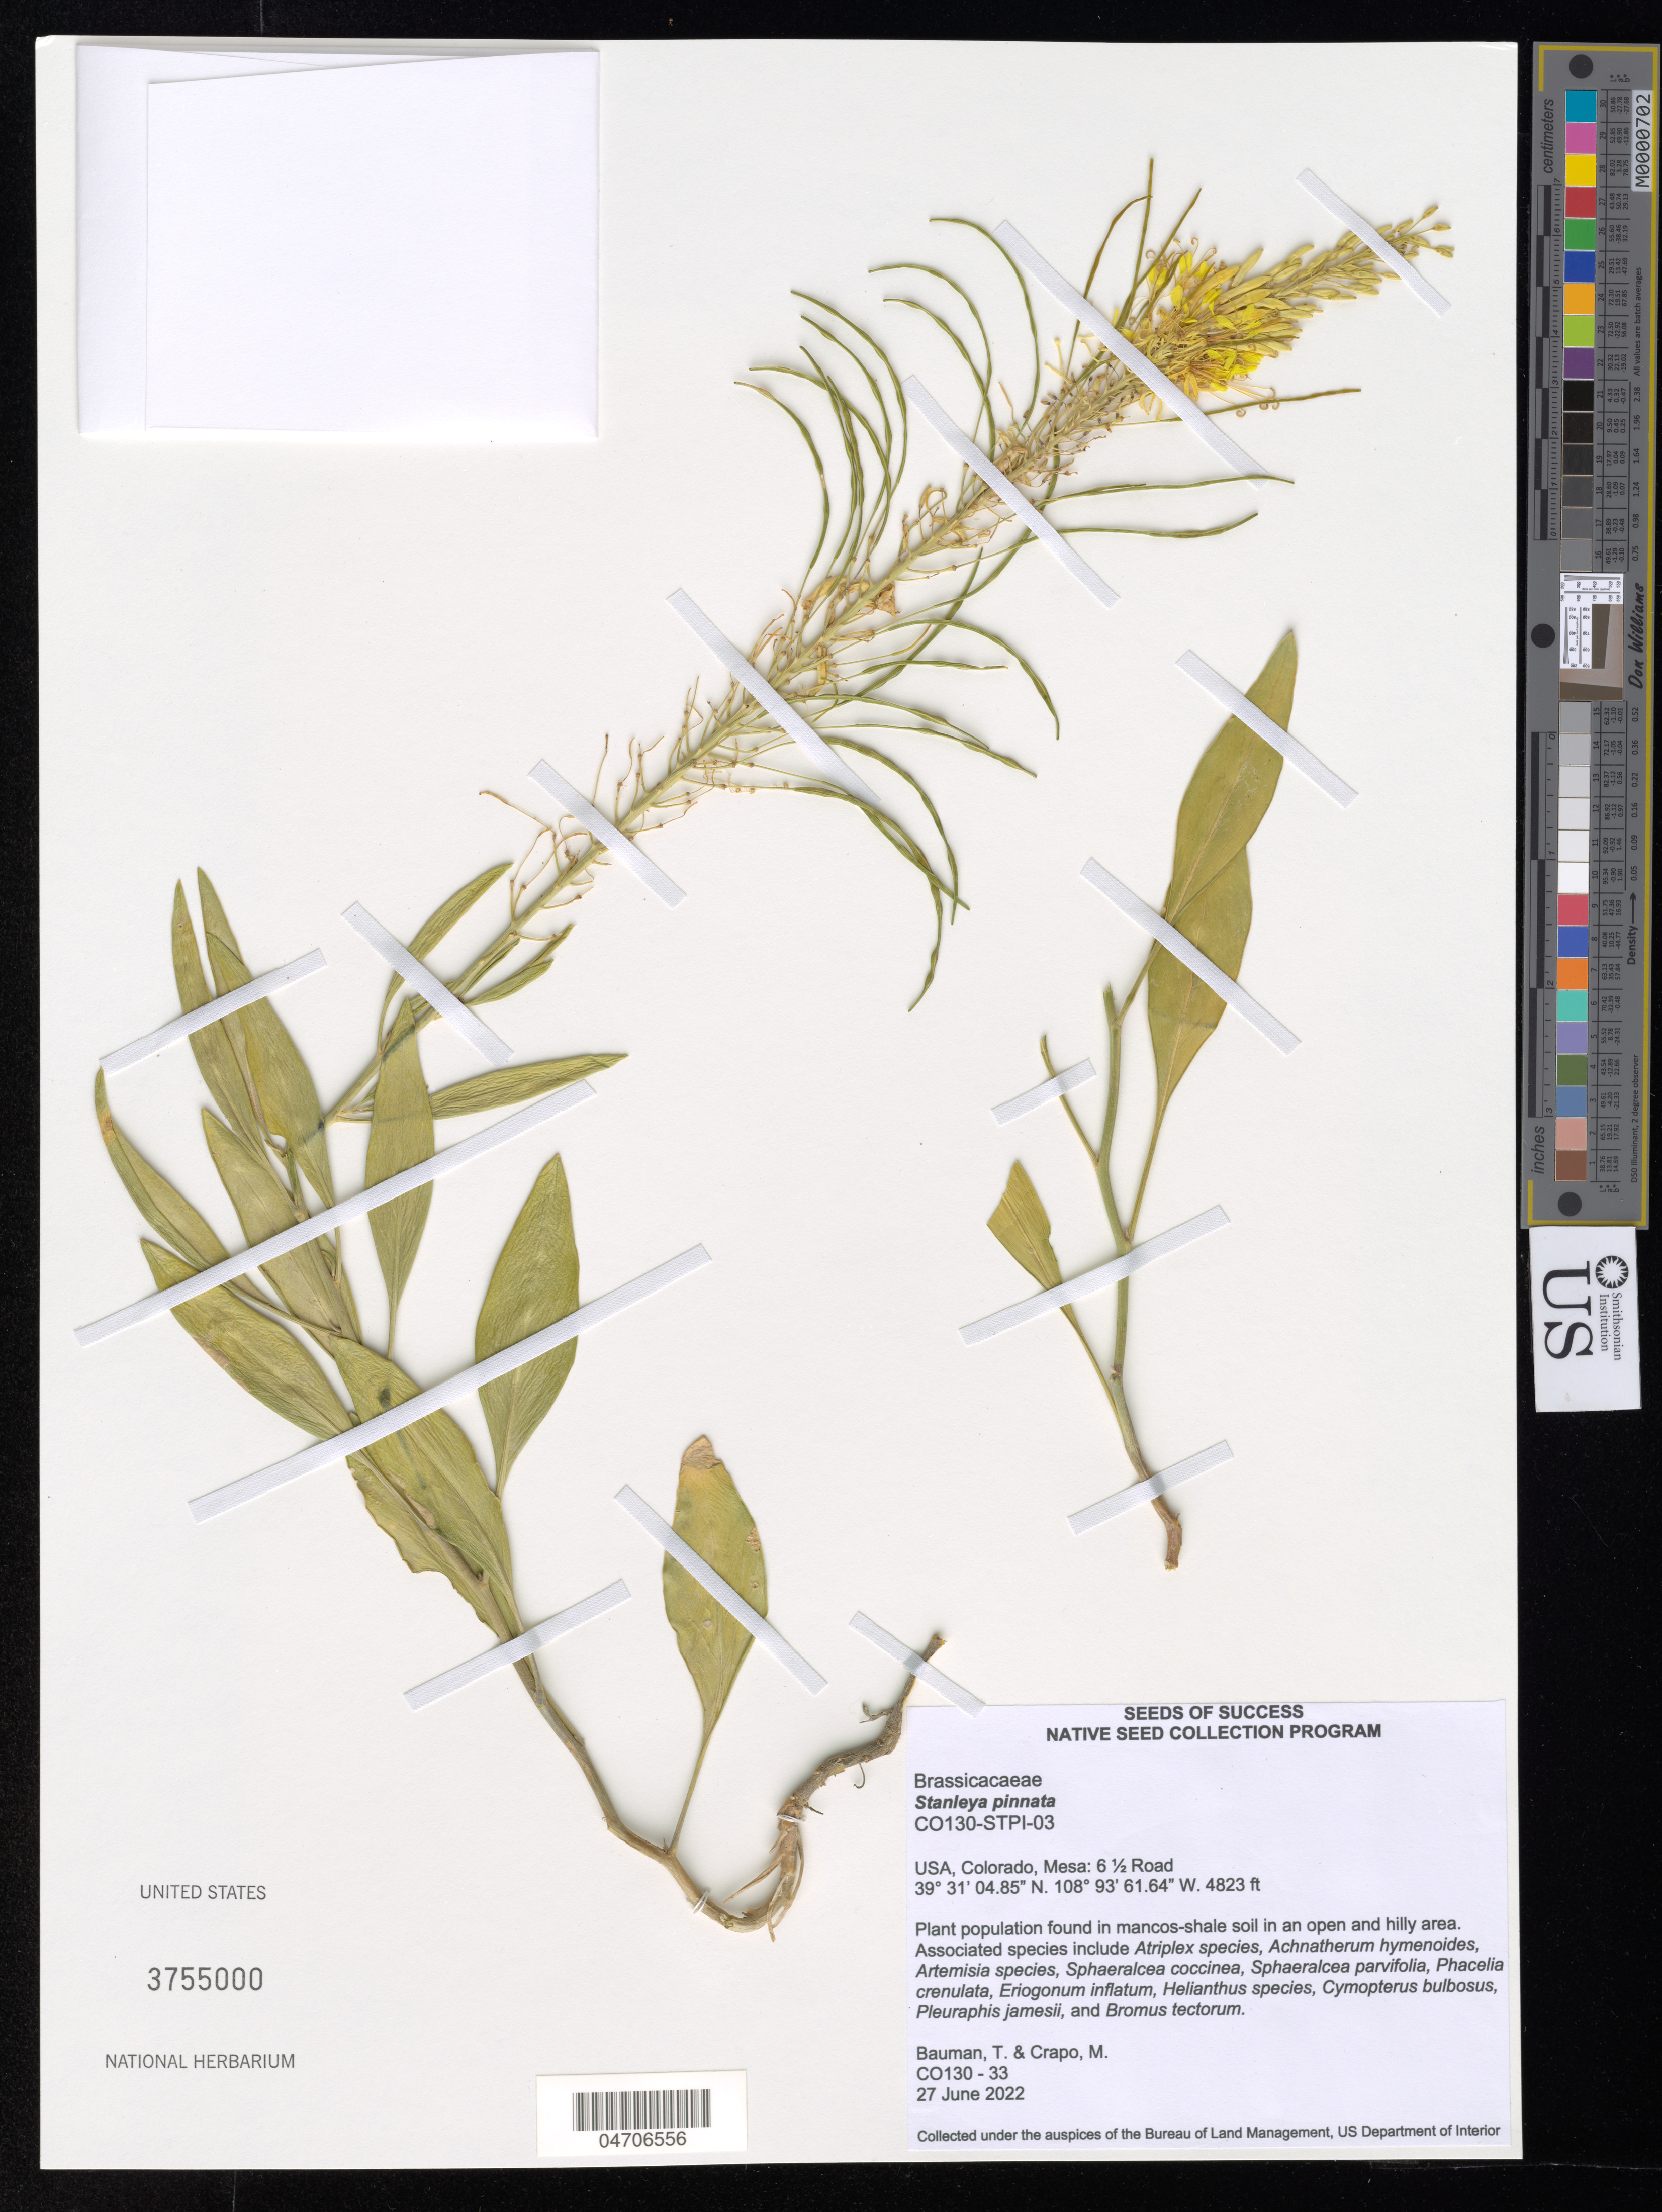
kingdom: Plantae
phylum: Tracheophyta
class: Magnoliopsida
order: Brassicales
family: Brassicaceae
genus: Stanleya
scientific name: Stanleya pinnata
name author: (Pursh) Britton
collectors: K. Gage & G. Woronow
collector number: CO130-33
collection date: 2022-06-27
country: United States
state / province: Colorado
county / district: Mesa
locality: Mesa: 6½ Road.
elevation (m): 1470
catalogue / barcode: US 3755000